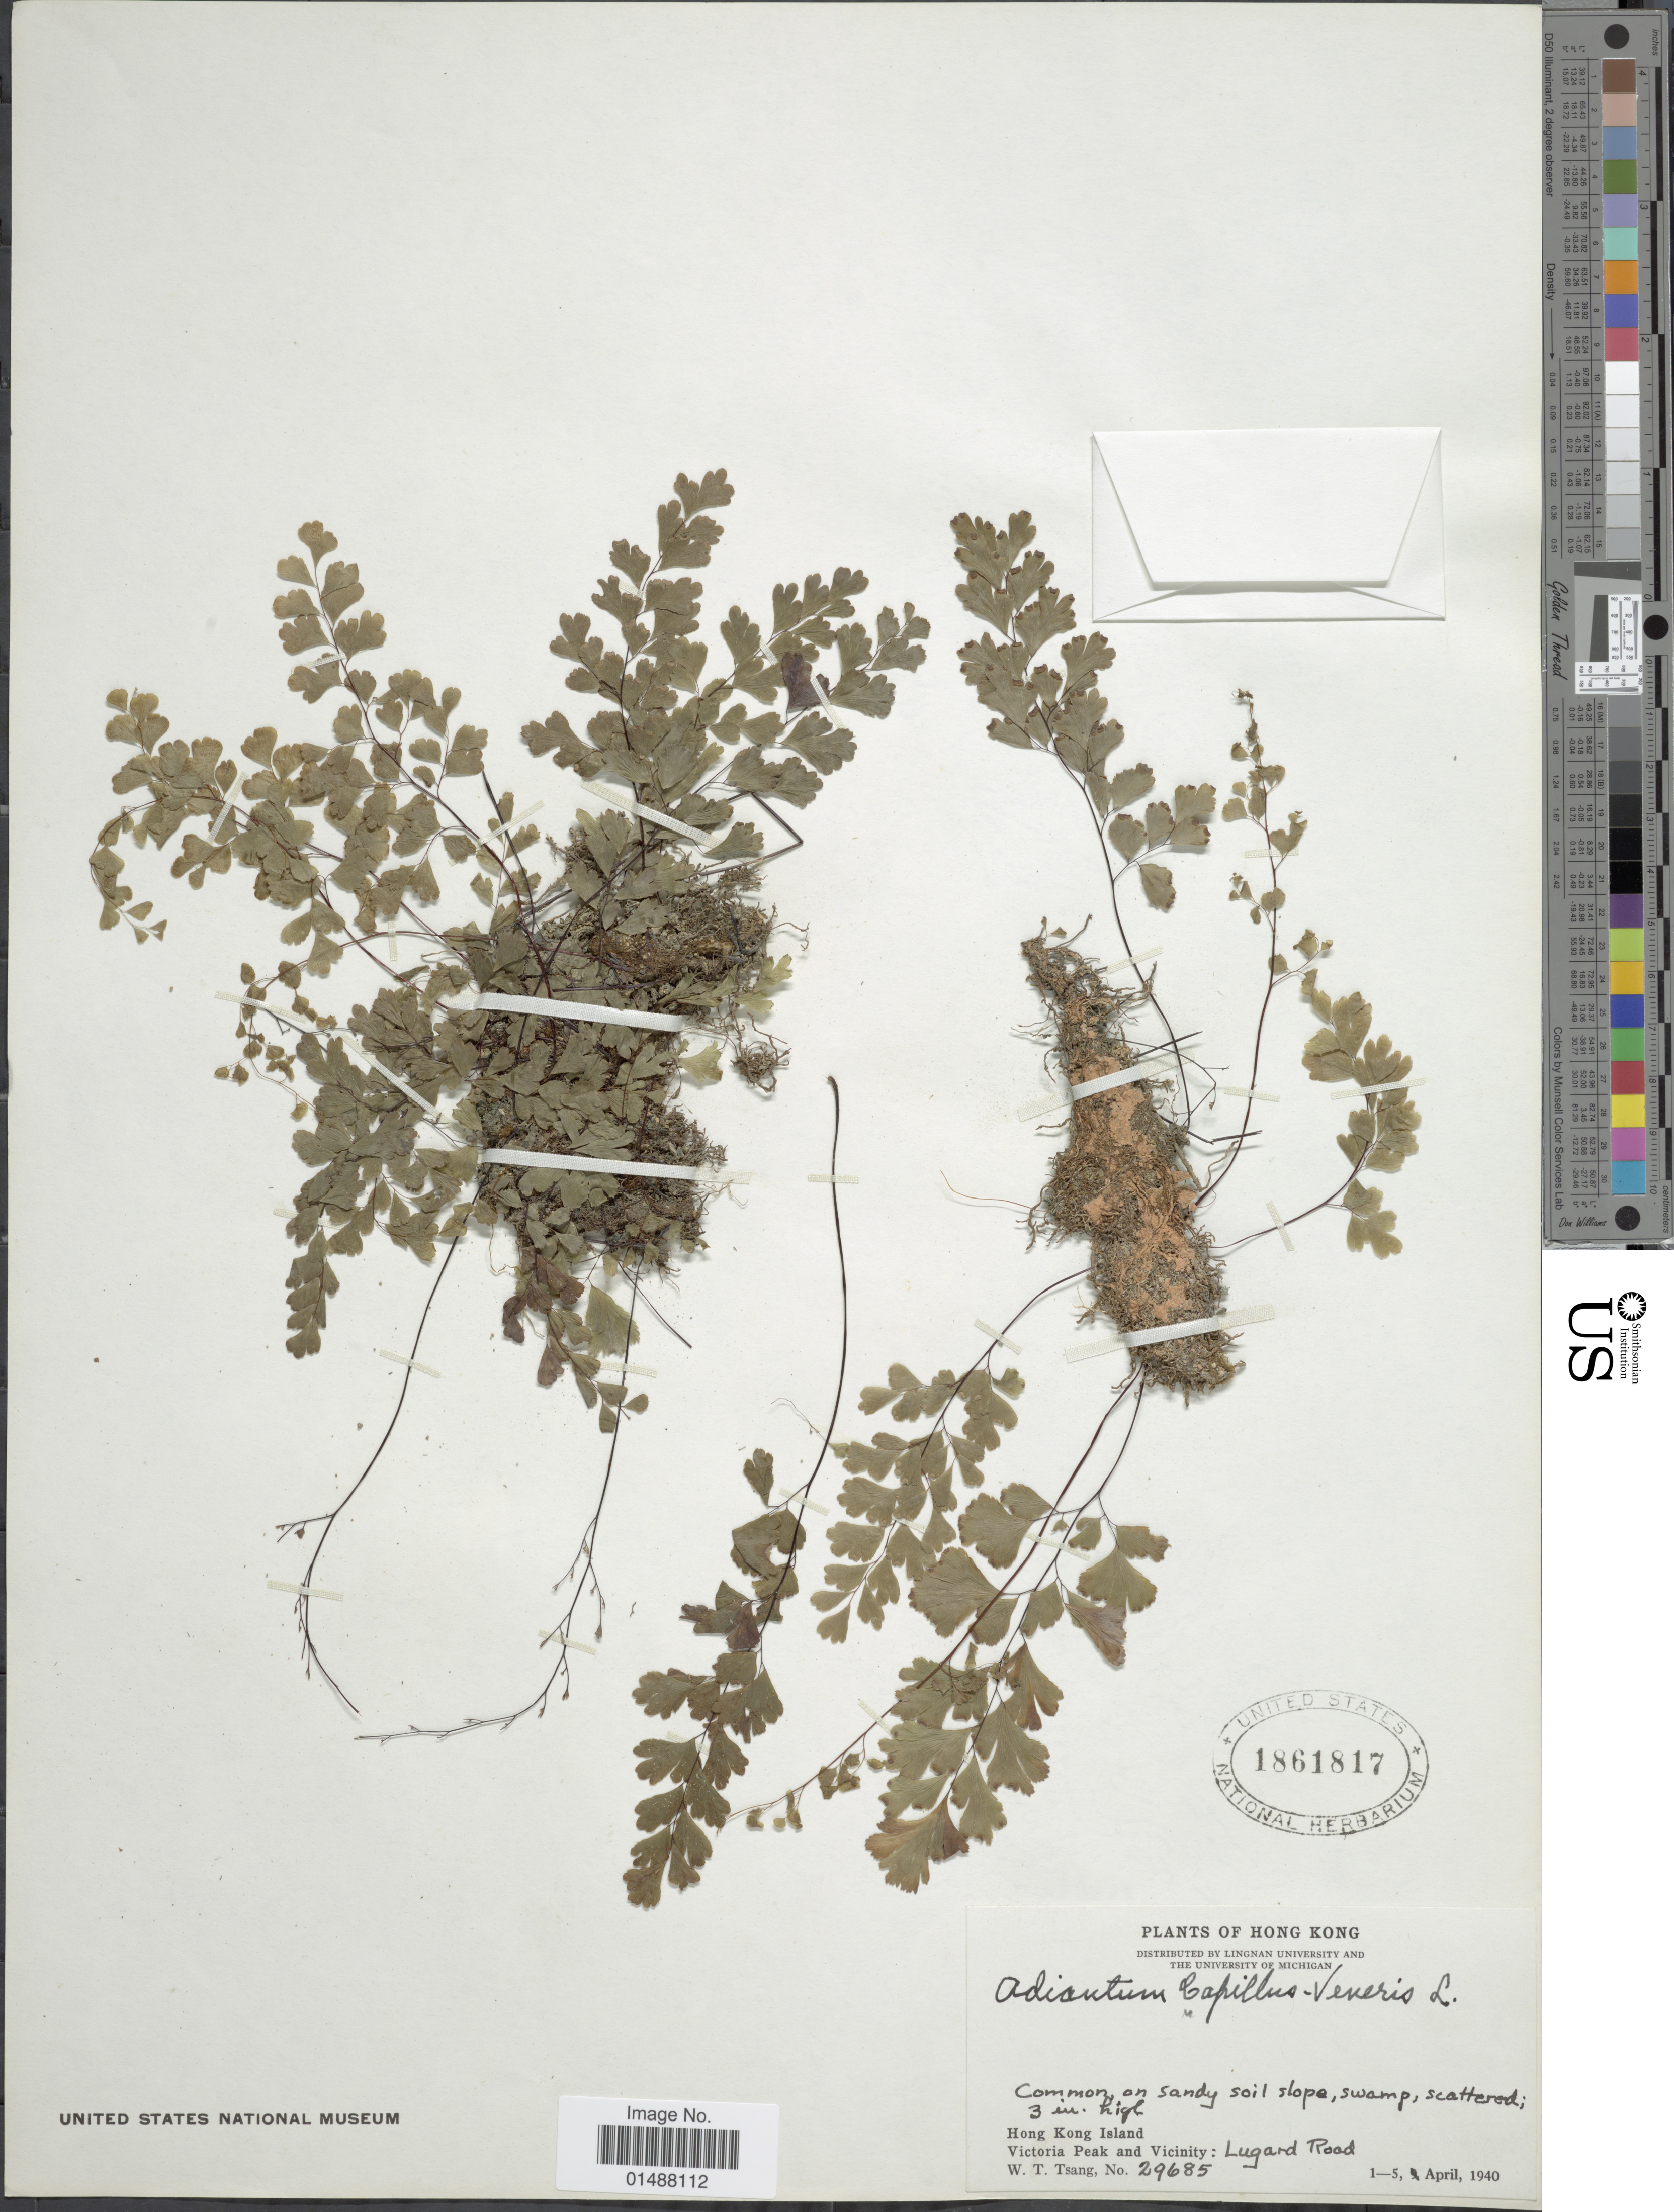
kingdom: Plantae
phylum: Tracheophyta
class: Polypodiopsida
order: Polypodiales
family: Pteridaceae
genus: Adiantum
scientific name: Adiantum capillus-veneris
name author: L.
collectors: W. T. Tsang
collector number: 29685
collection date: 1940-04-01/1940-04-05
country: China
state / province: Hong Kong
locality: Hong Kong Island, Victoria Peak and Vicinity : Lugard Road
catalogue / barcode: US 1861817